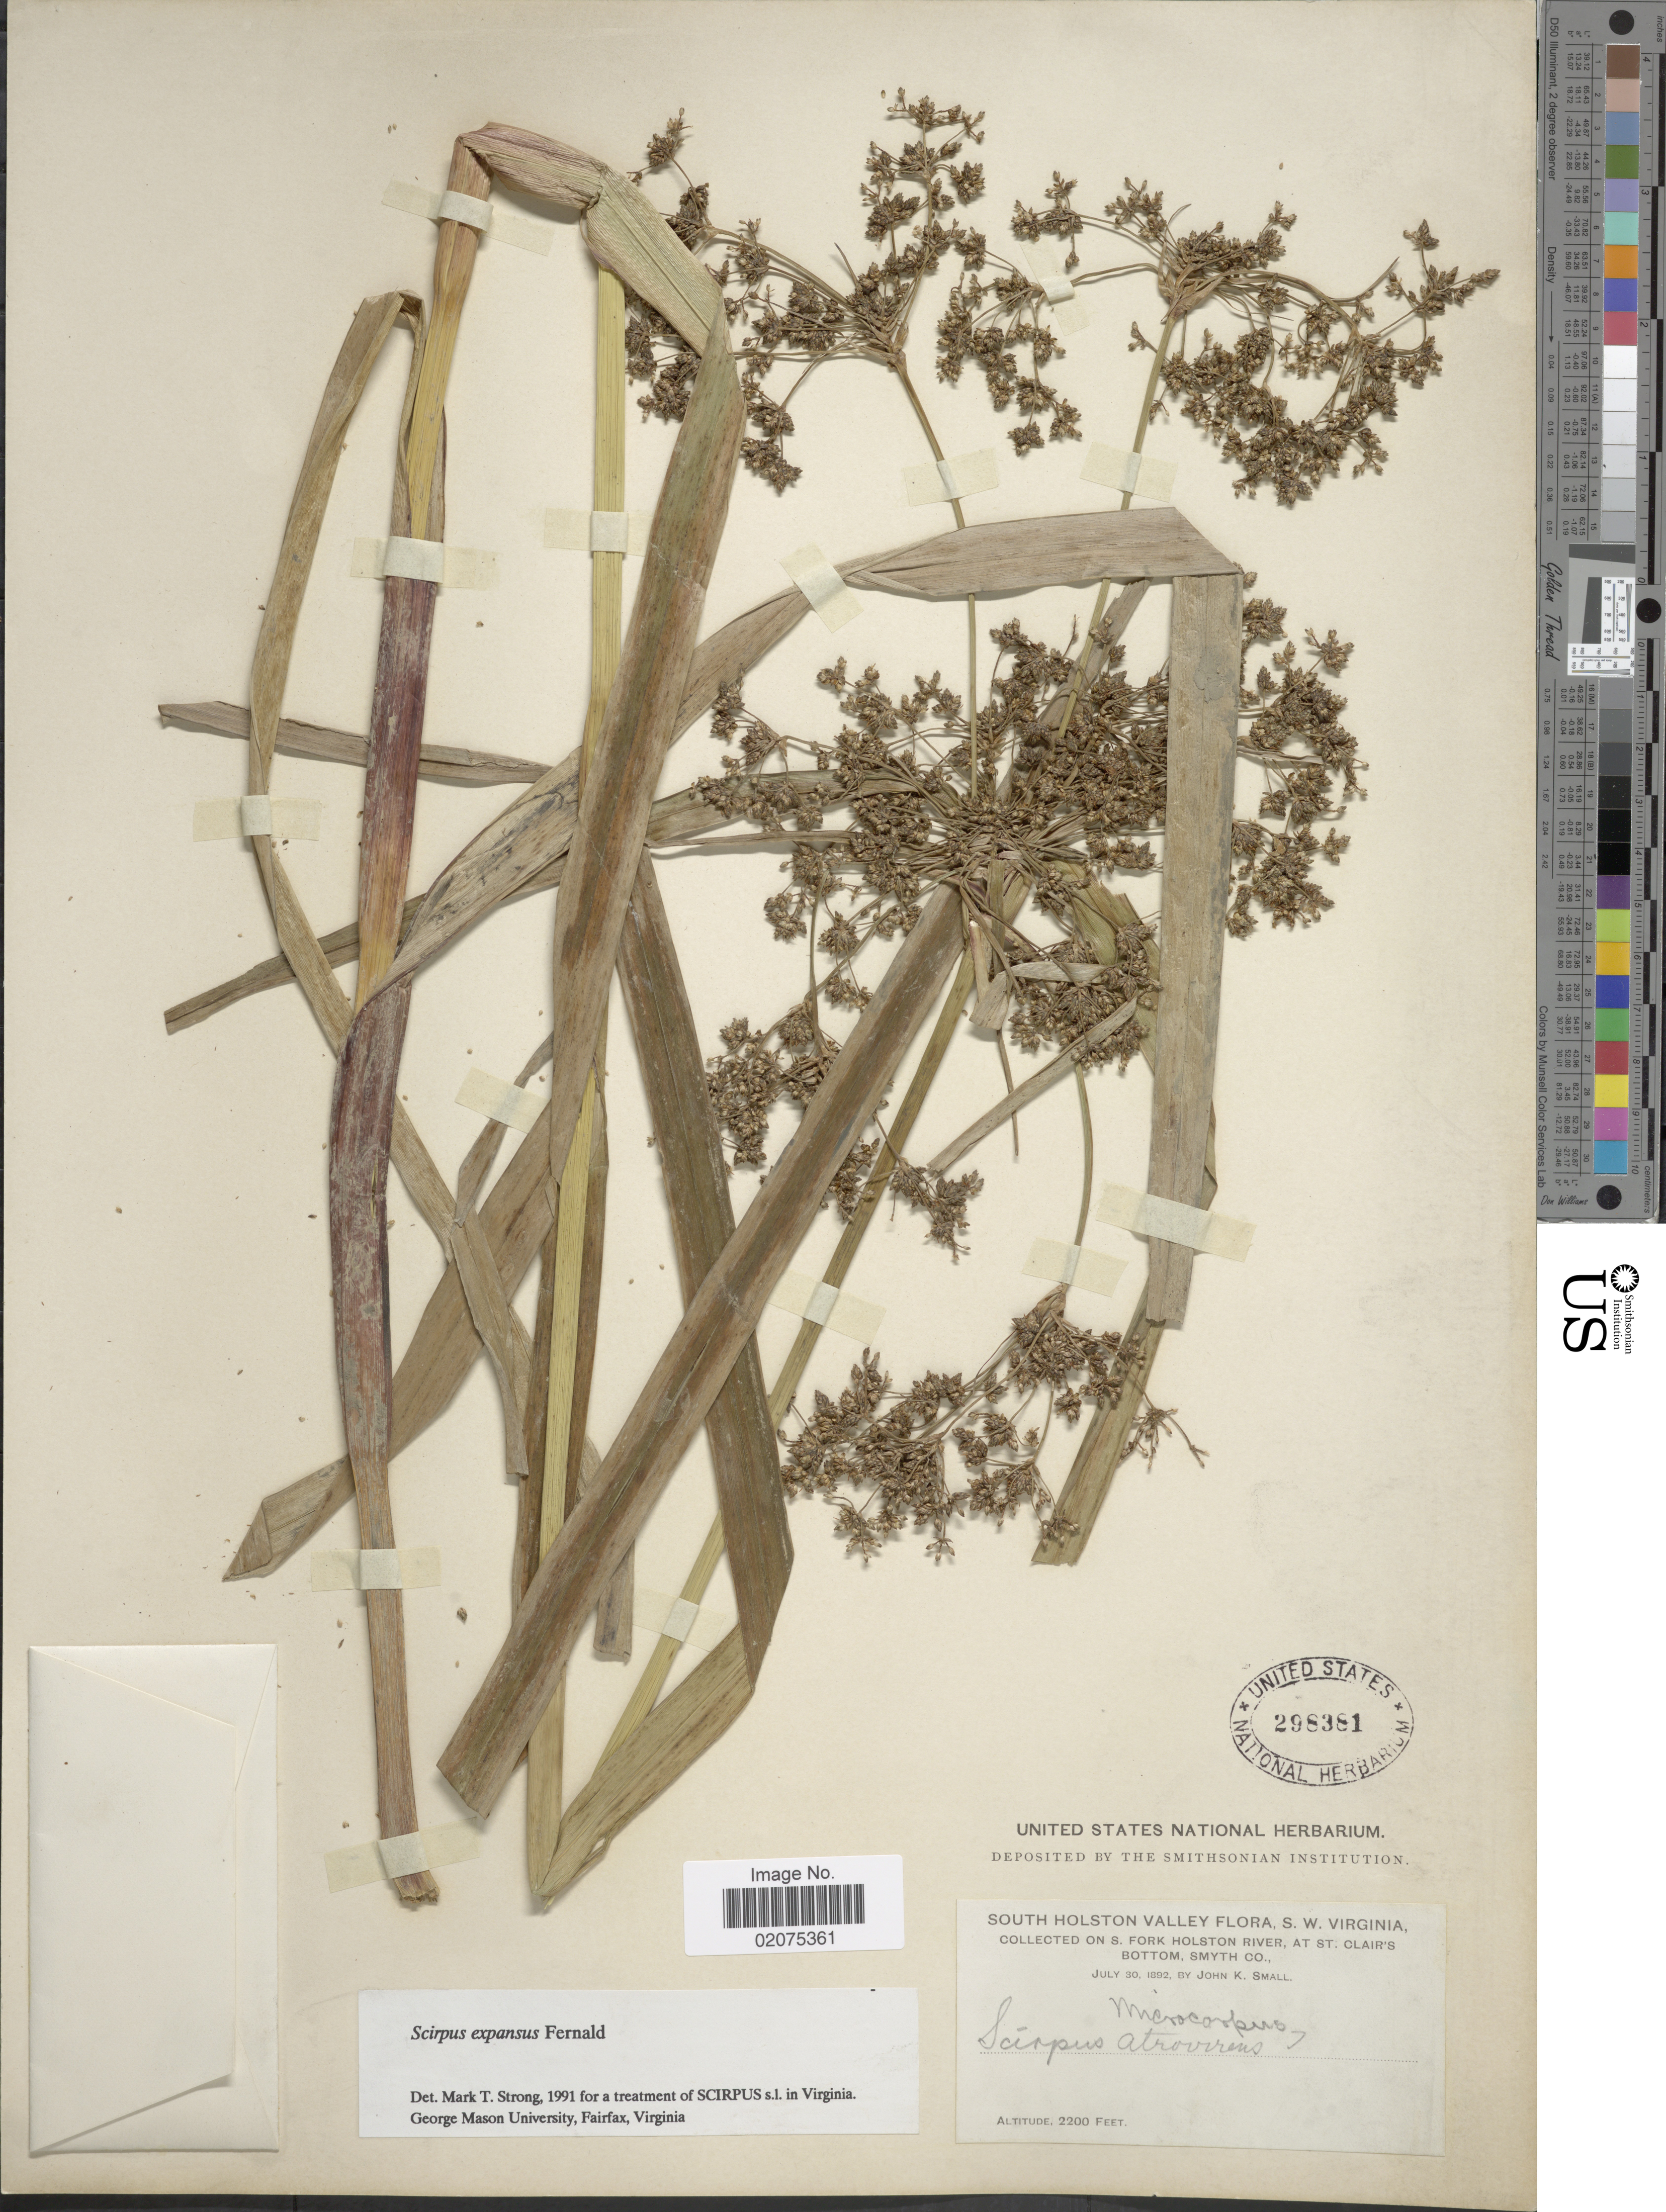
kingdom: Plantae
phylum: Tracheophyta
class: Liliopsida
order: Poales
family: Cyperaceae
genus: Scirpus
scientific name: Scirpus expansus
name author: Fernald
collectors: J. K. Small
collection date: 1892-07-30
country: United States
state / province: Virginia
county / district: Smyth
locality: South Holston Valey, S. W. Virginia, S. Fork Hilston River, at St. Clair's Bottom, Smyth Co.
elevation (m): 671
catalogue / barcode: US 298381